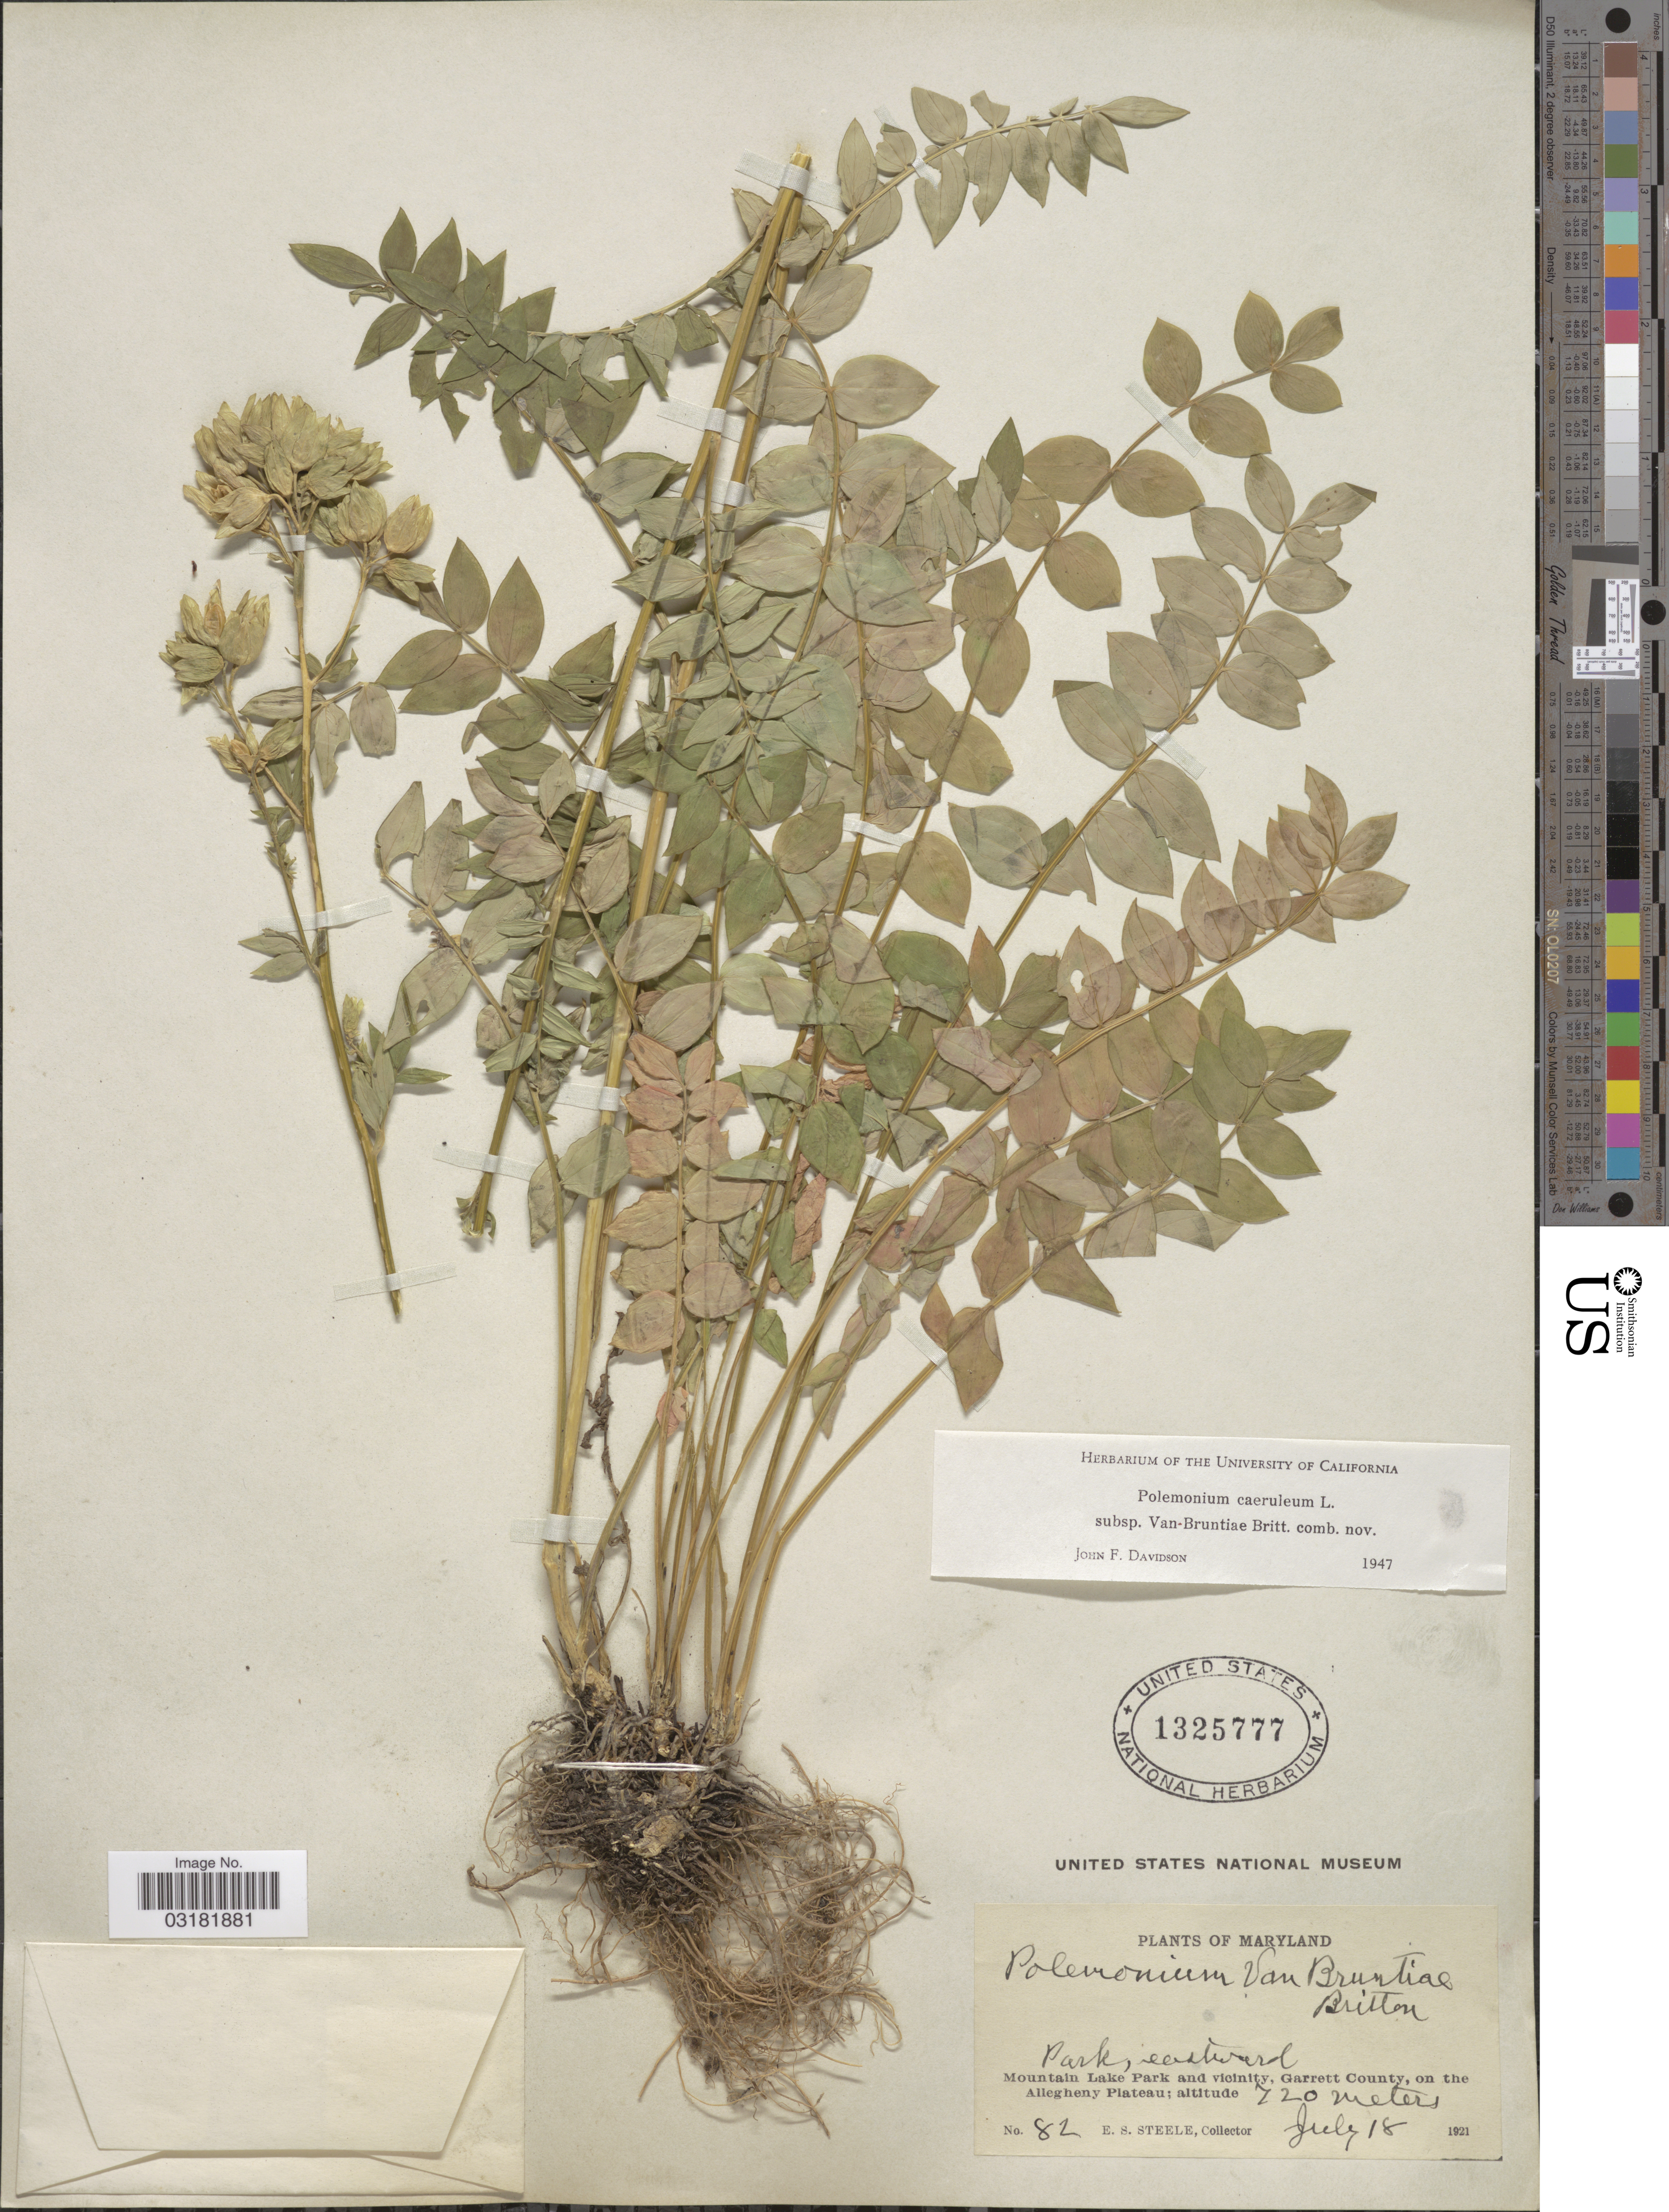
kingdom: Plantae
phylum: Tracheophyta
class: Magnoliopsida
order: Ericales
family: Polemoniaceae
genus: Polemonium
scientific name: Polemonium vanbruntiae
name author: Britton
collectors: E. Steele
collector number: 82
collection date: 1921-07-18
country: United States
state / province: Maryland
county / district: Garrett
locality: Park, Mountain Lake Park and vicinity, Garrett County, on the Allegheny Plateau.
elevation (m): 720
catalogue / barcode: US 1325777